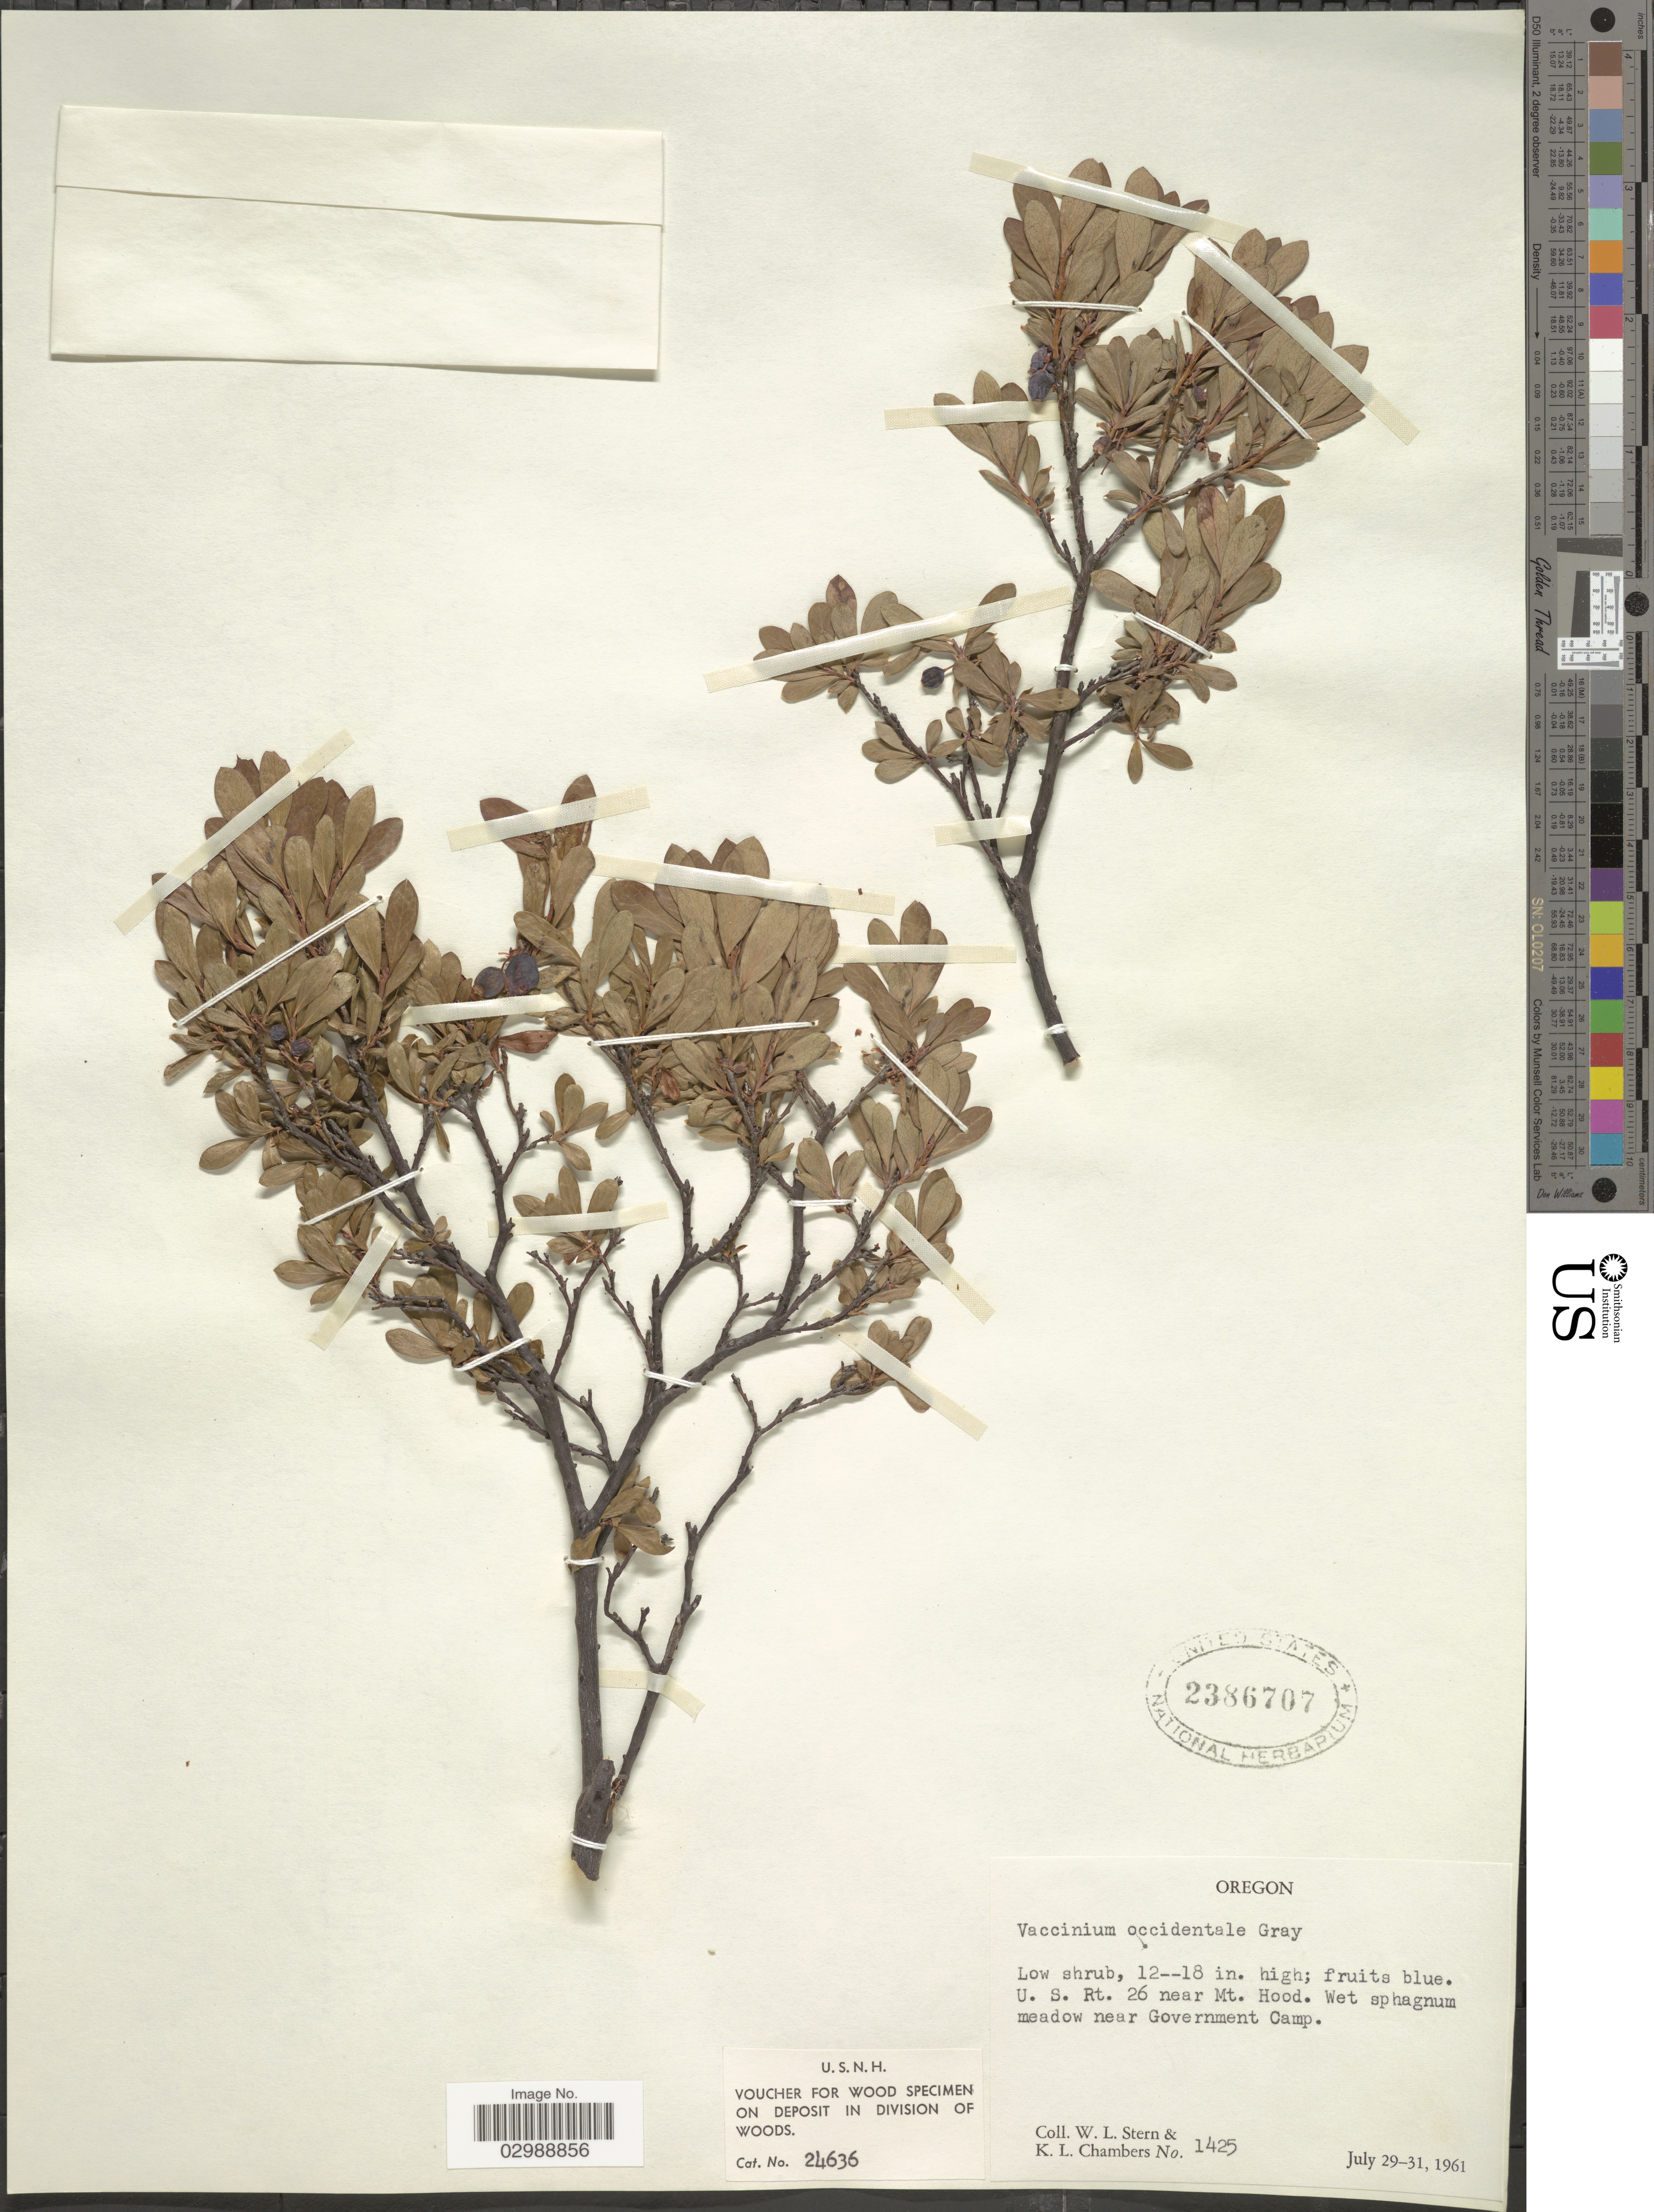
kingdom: Plantae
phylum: Tracheophyta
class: Magnoliopsida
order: Ericales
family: Ericaceae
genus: Vaccinium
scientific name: Vaccinium occidentale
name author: A. Gray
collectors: W. L. Stern & K. Chambers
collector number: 1425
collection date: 1961-07-19/1961-07-31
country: United States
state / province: Oregon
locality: U. S. Rt. 26 near Mt. Hood. Near Government Camp.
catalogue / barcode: US 2386707